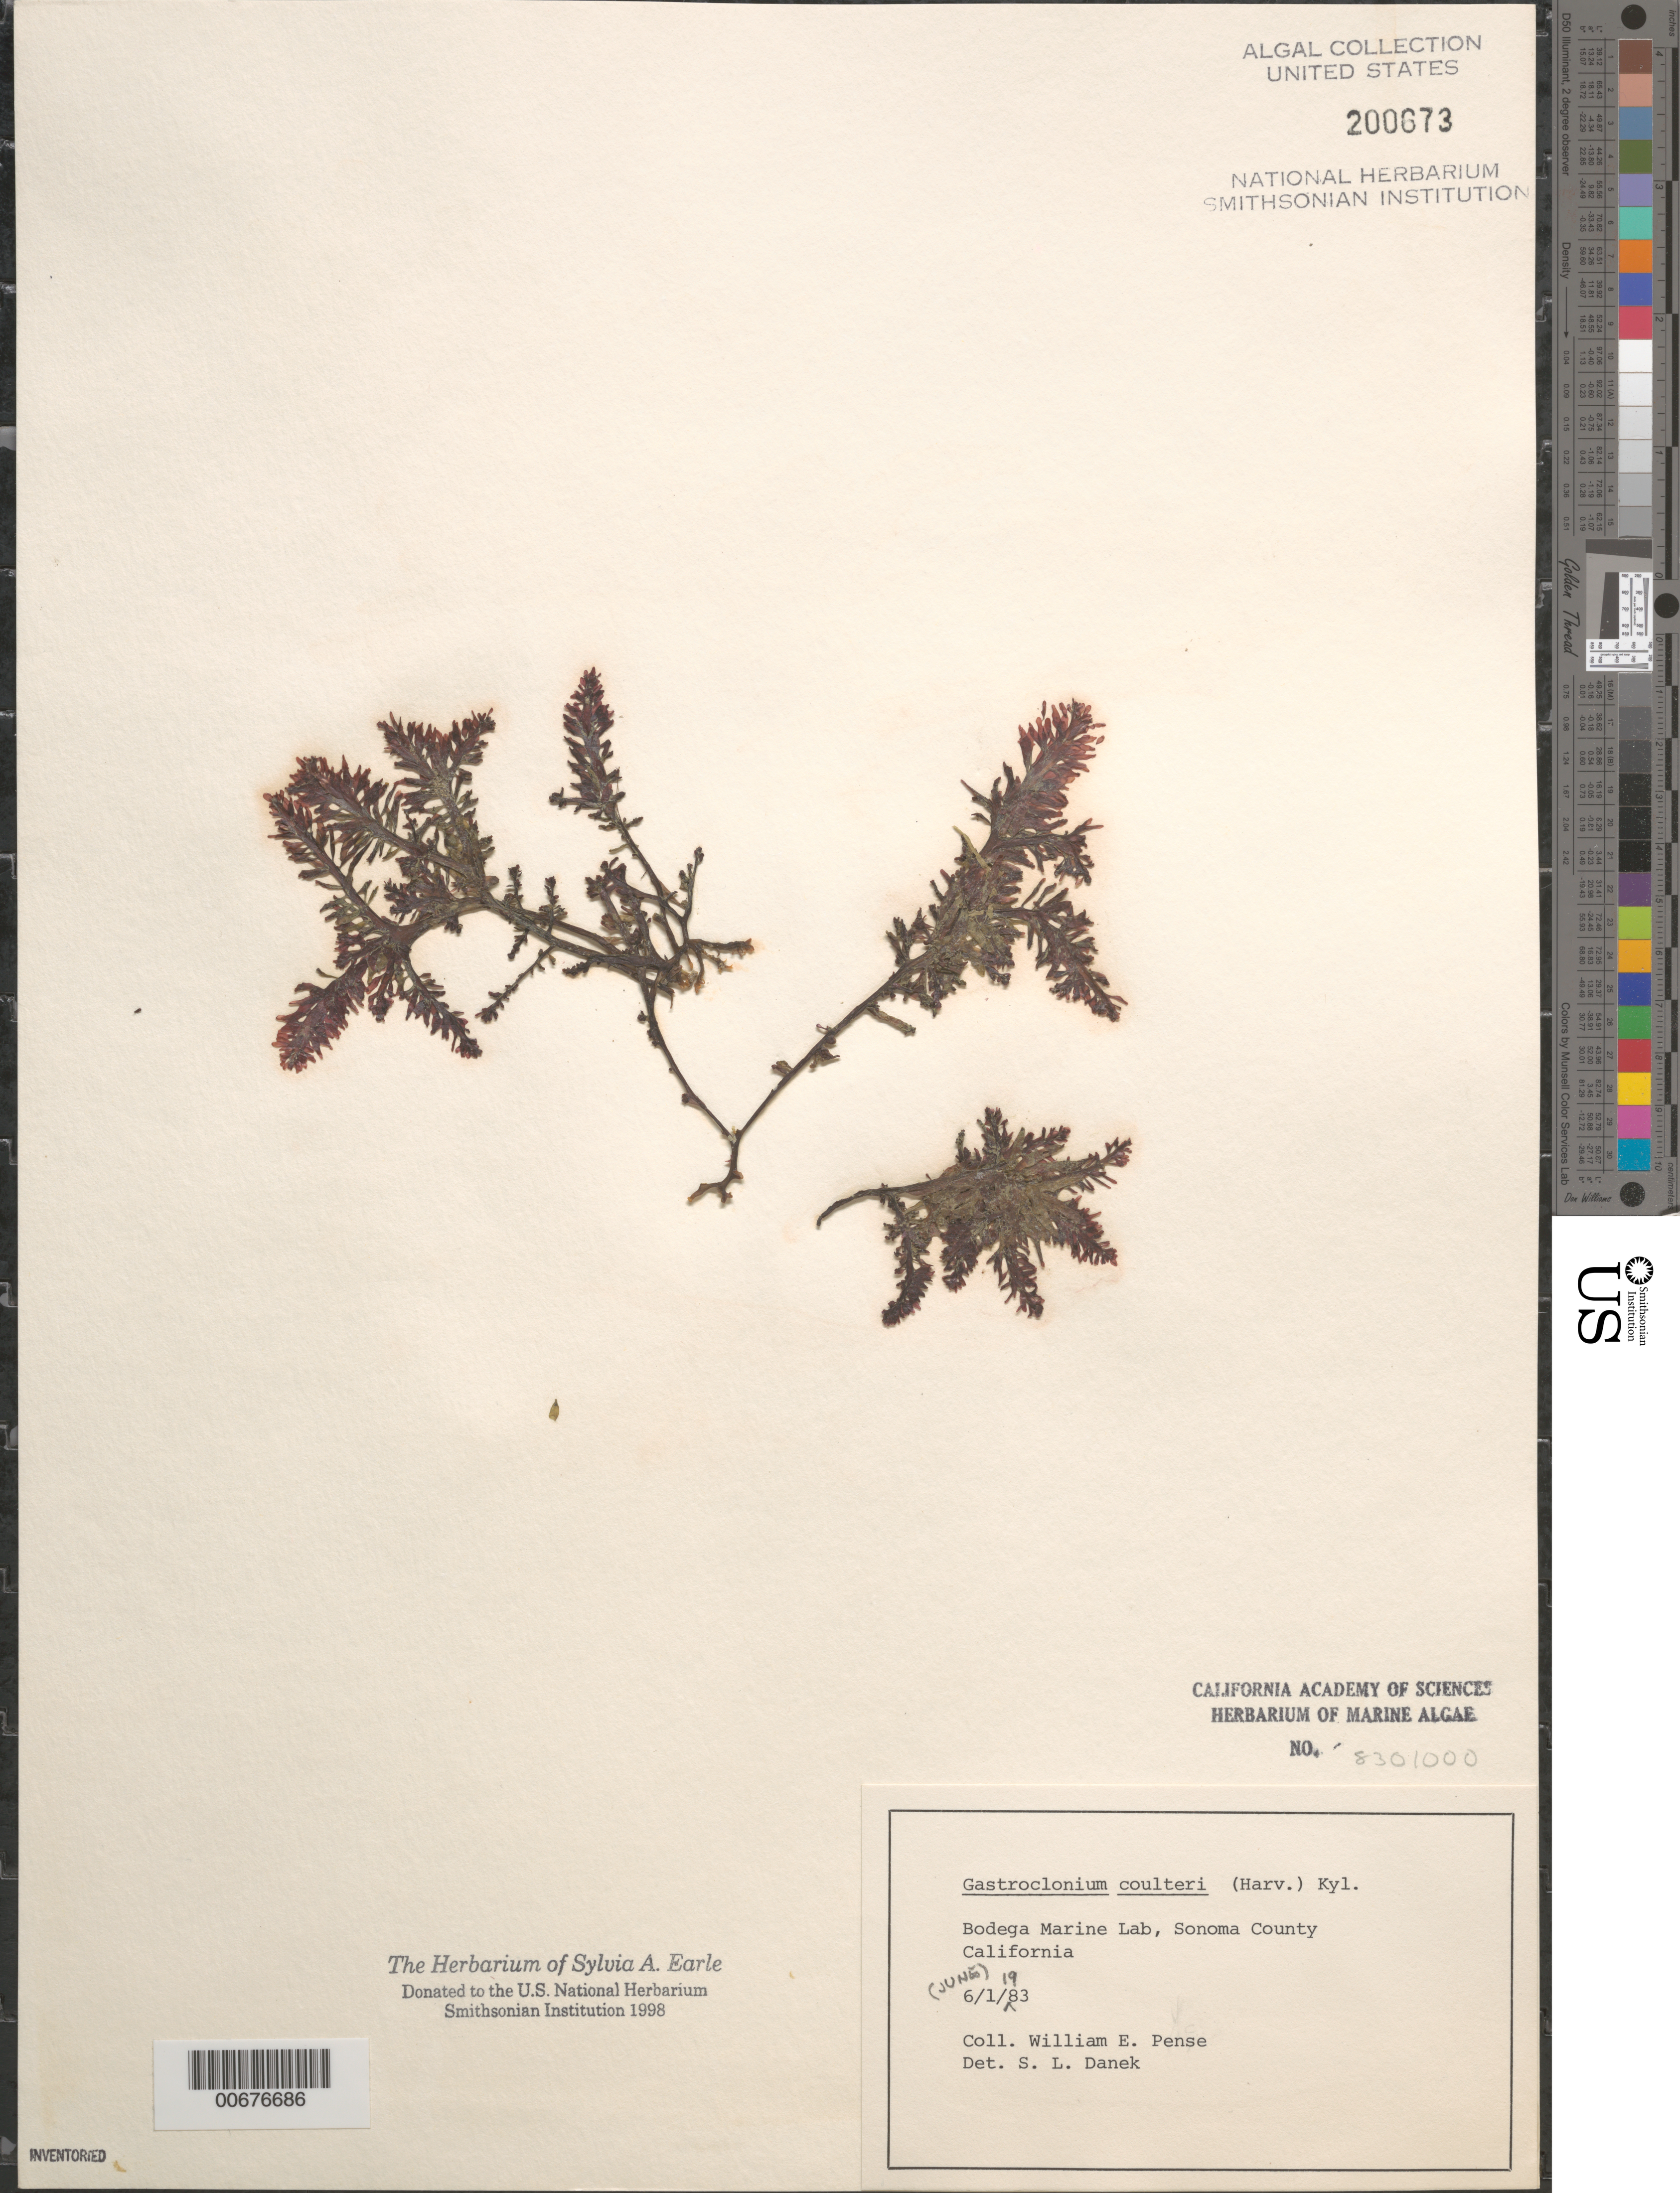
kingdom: Plantae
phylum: Rhodophyta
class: Florideophyceae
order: Rhodymeniales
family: Champiaceae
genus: Neogastroclonium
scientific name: Neogastroclonium subarticulatum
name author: (Turner) L. Le Gall et al.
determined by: Algae name updating Project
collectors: W. Pense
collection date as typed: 01 Jun 1983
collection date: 1983-06-01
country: United States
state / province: California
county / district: Sonoma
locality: Bodega Marine Laboratory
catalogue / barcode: US 200673